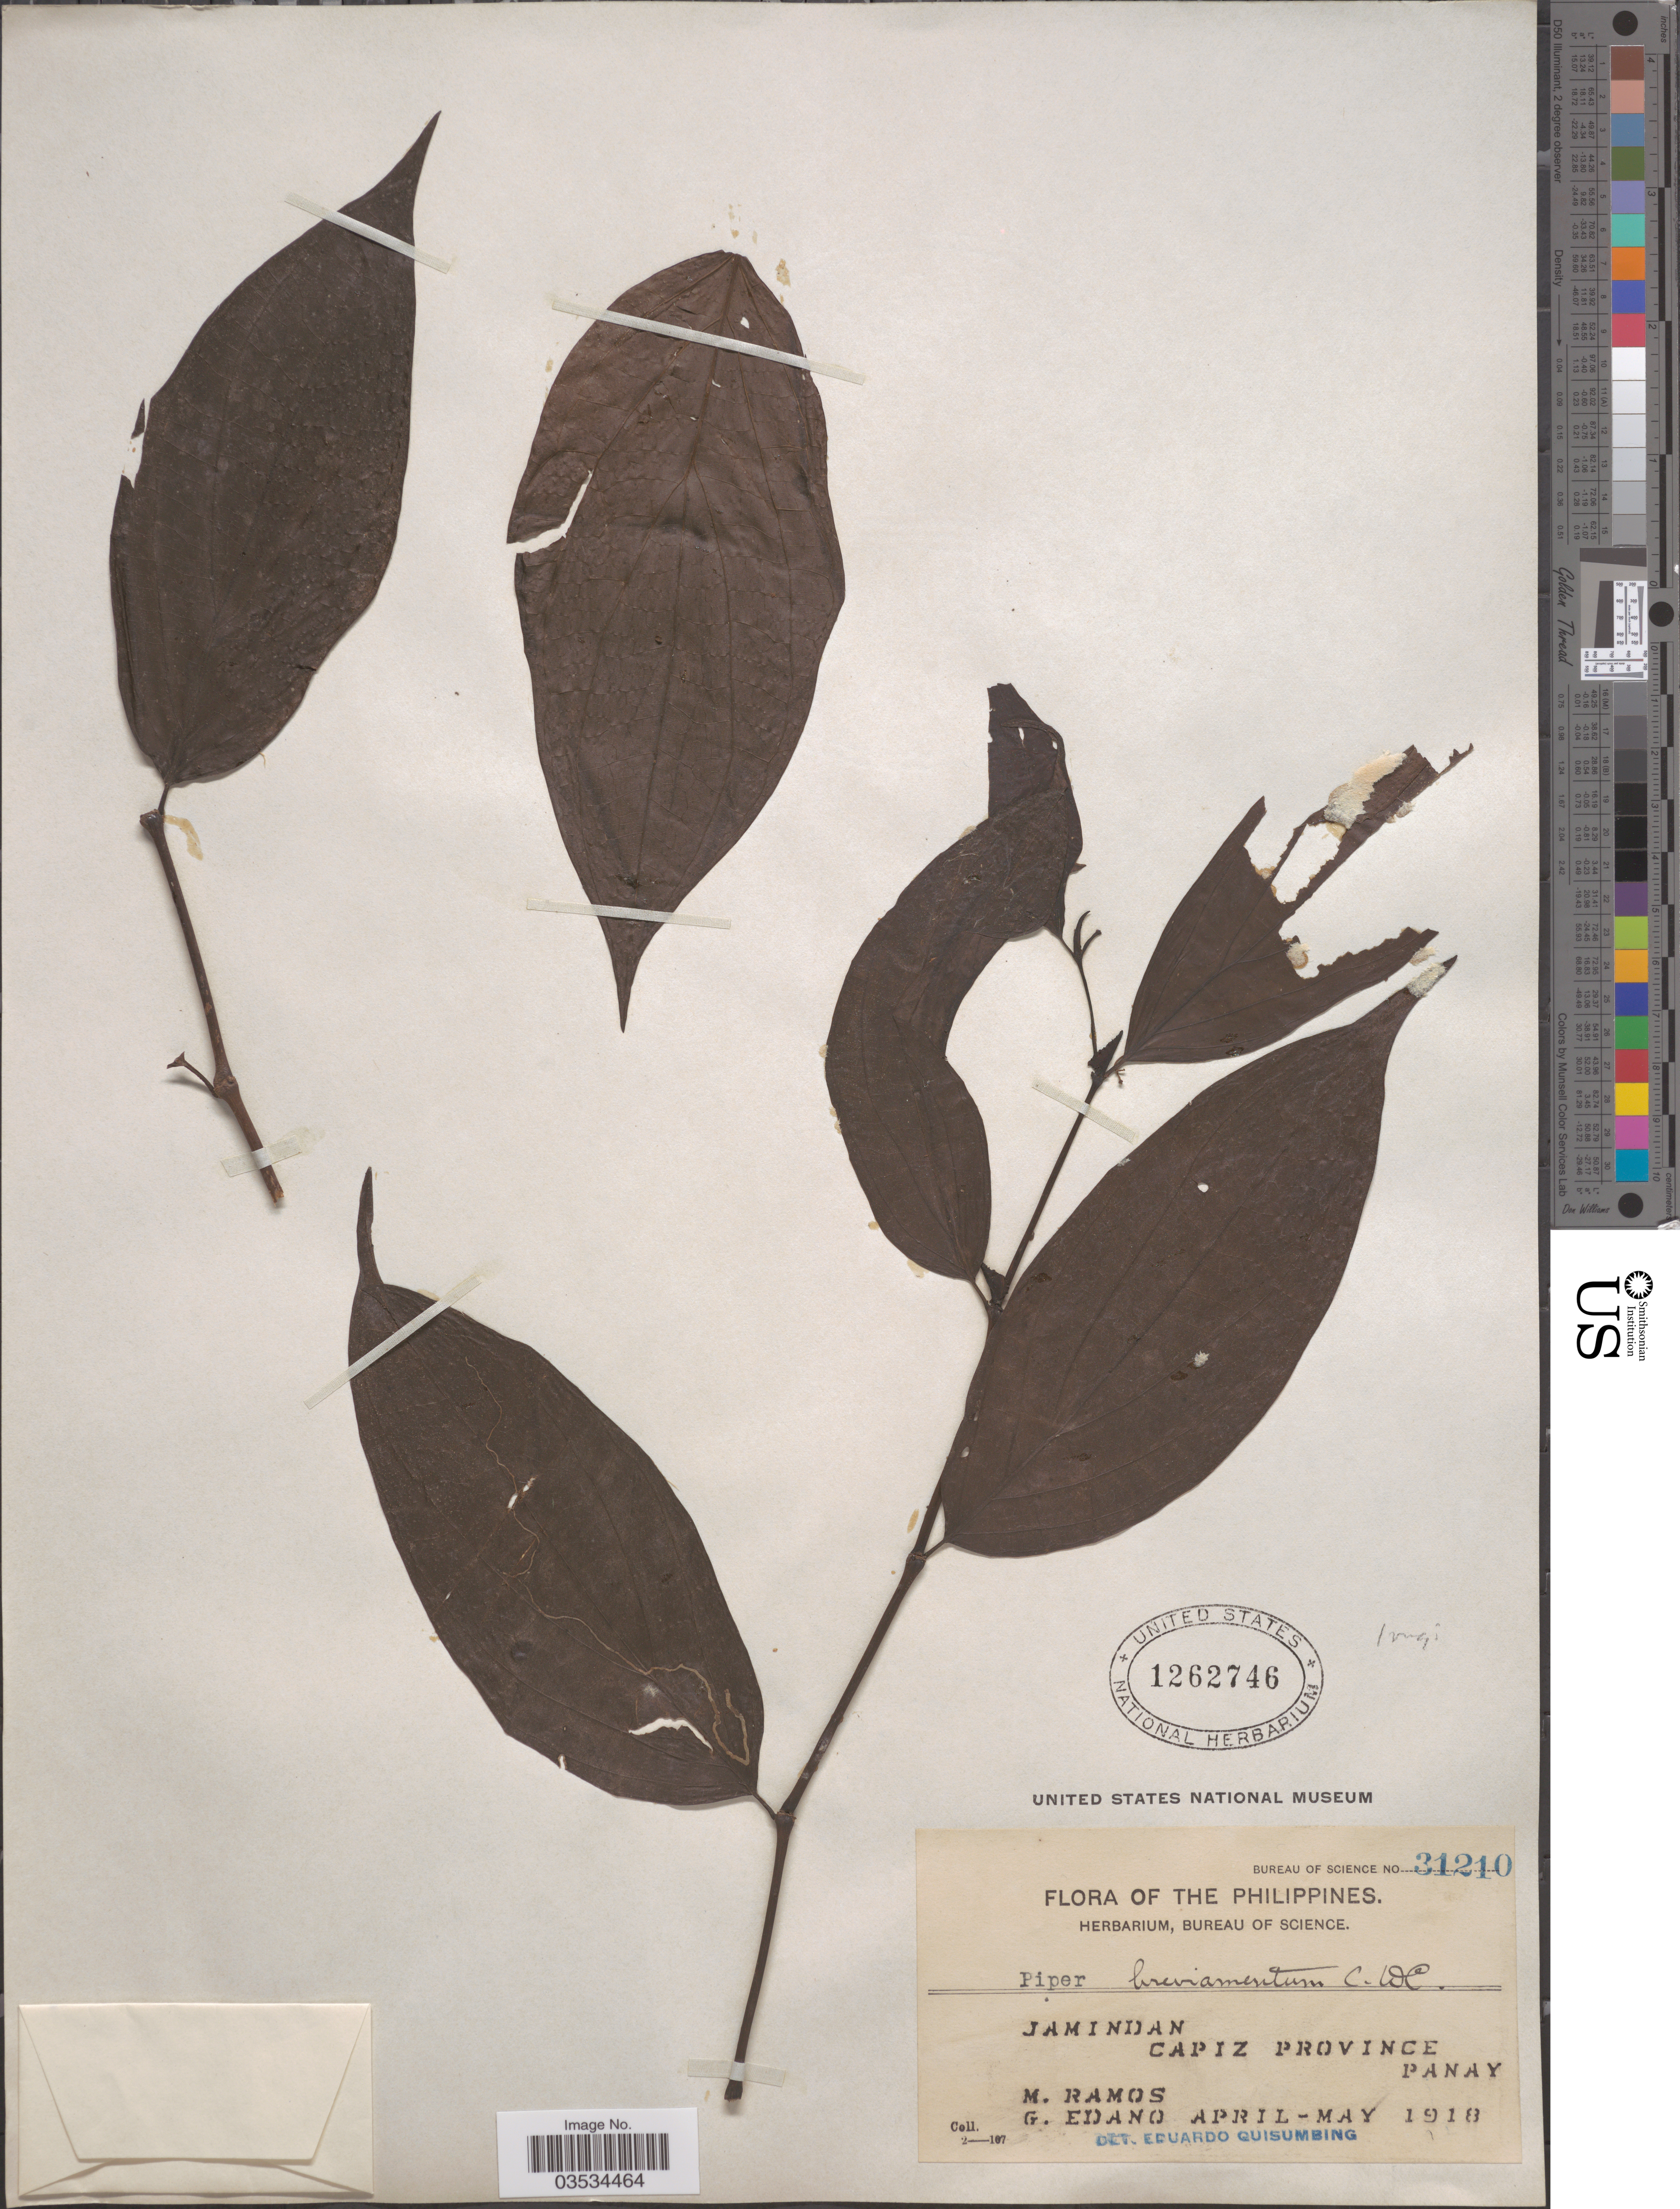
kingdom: Plantae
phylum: Tracheophyta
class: Magnoliopsida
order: Piperales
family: Piperaceae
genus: Piper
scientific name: Piper breviamentum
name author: C. DC.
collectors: M. Ramos & G. Edaño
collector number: Bureau of Science 35305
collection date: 1918-04/1918-05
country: Philippines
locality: Jamindan. Capiz Province. Panay.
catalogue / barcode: US 1262746